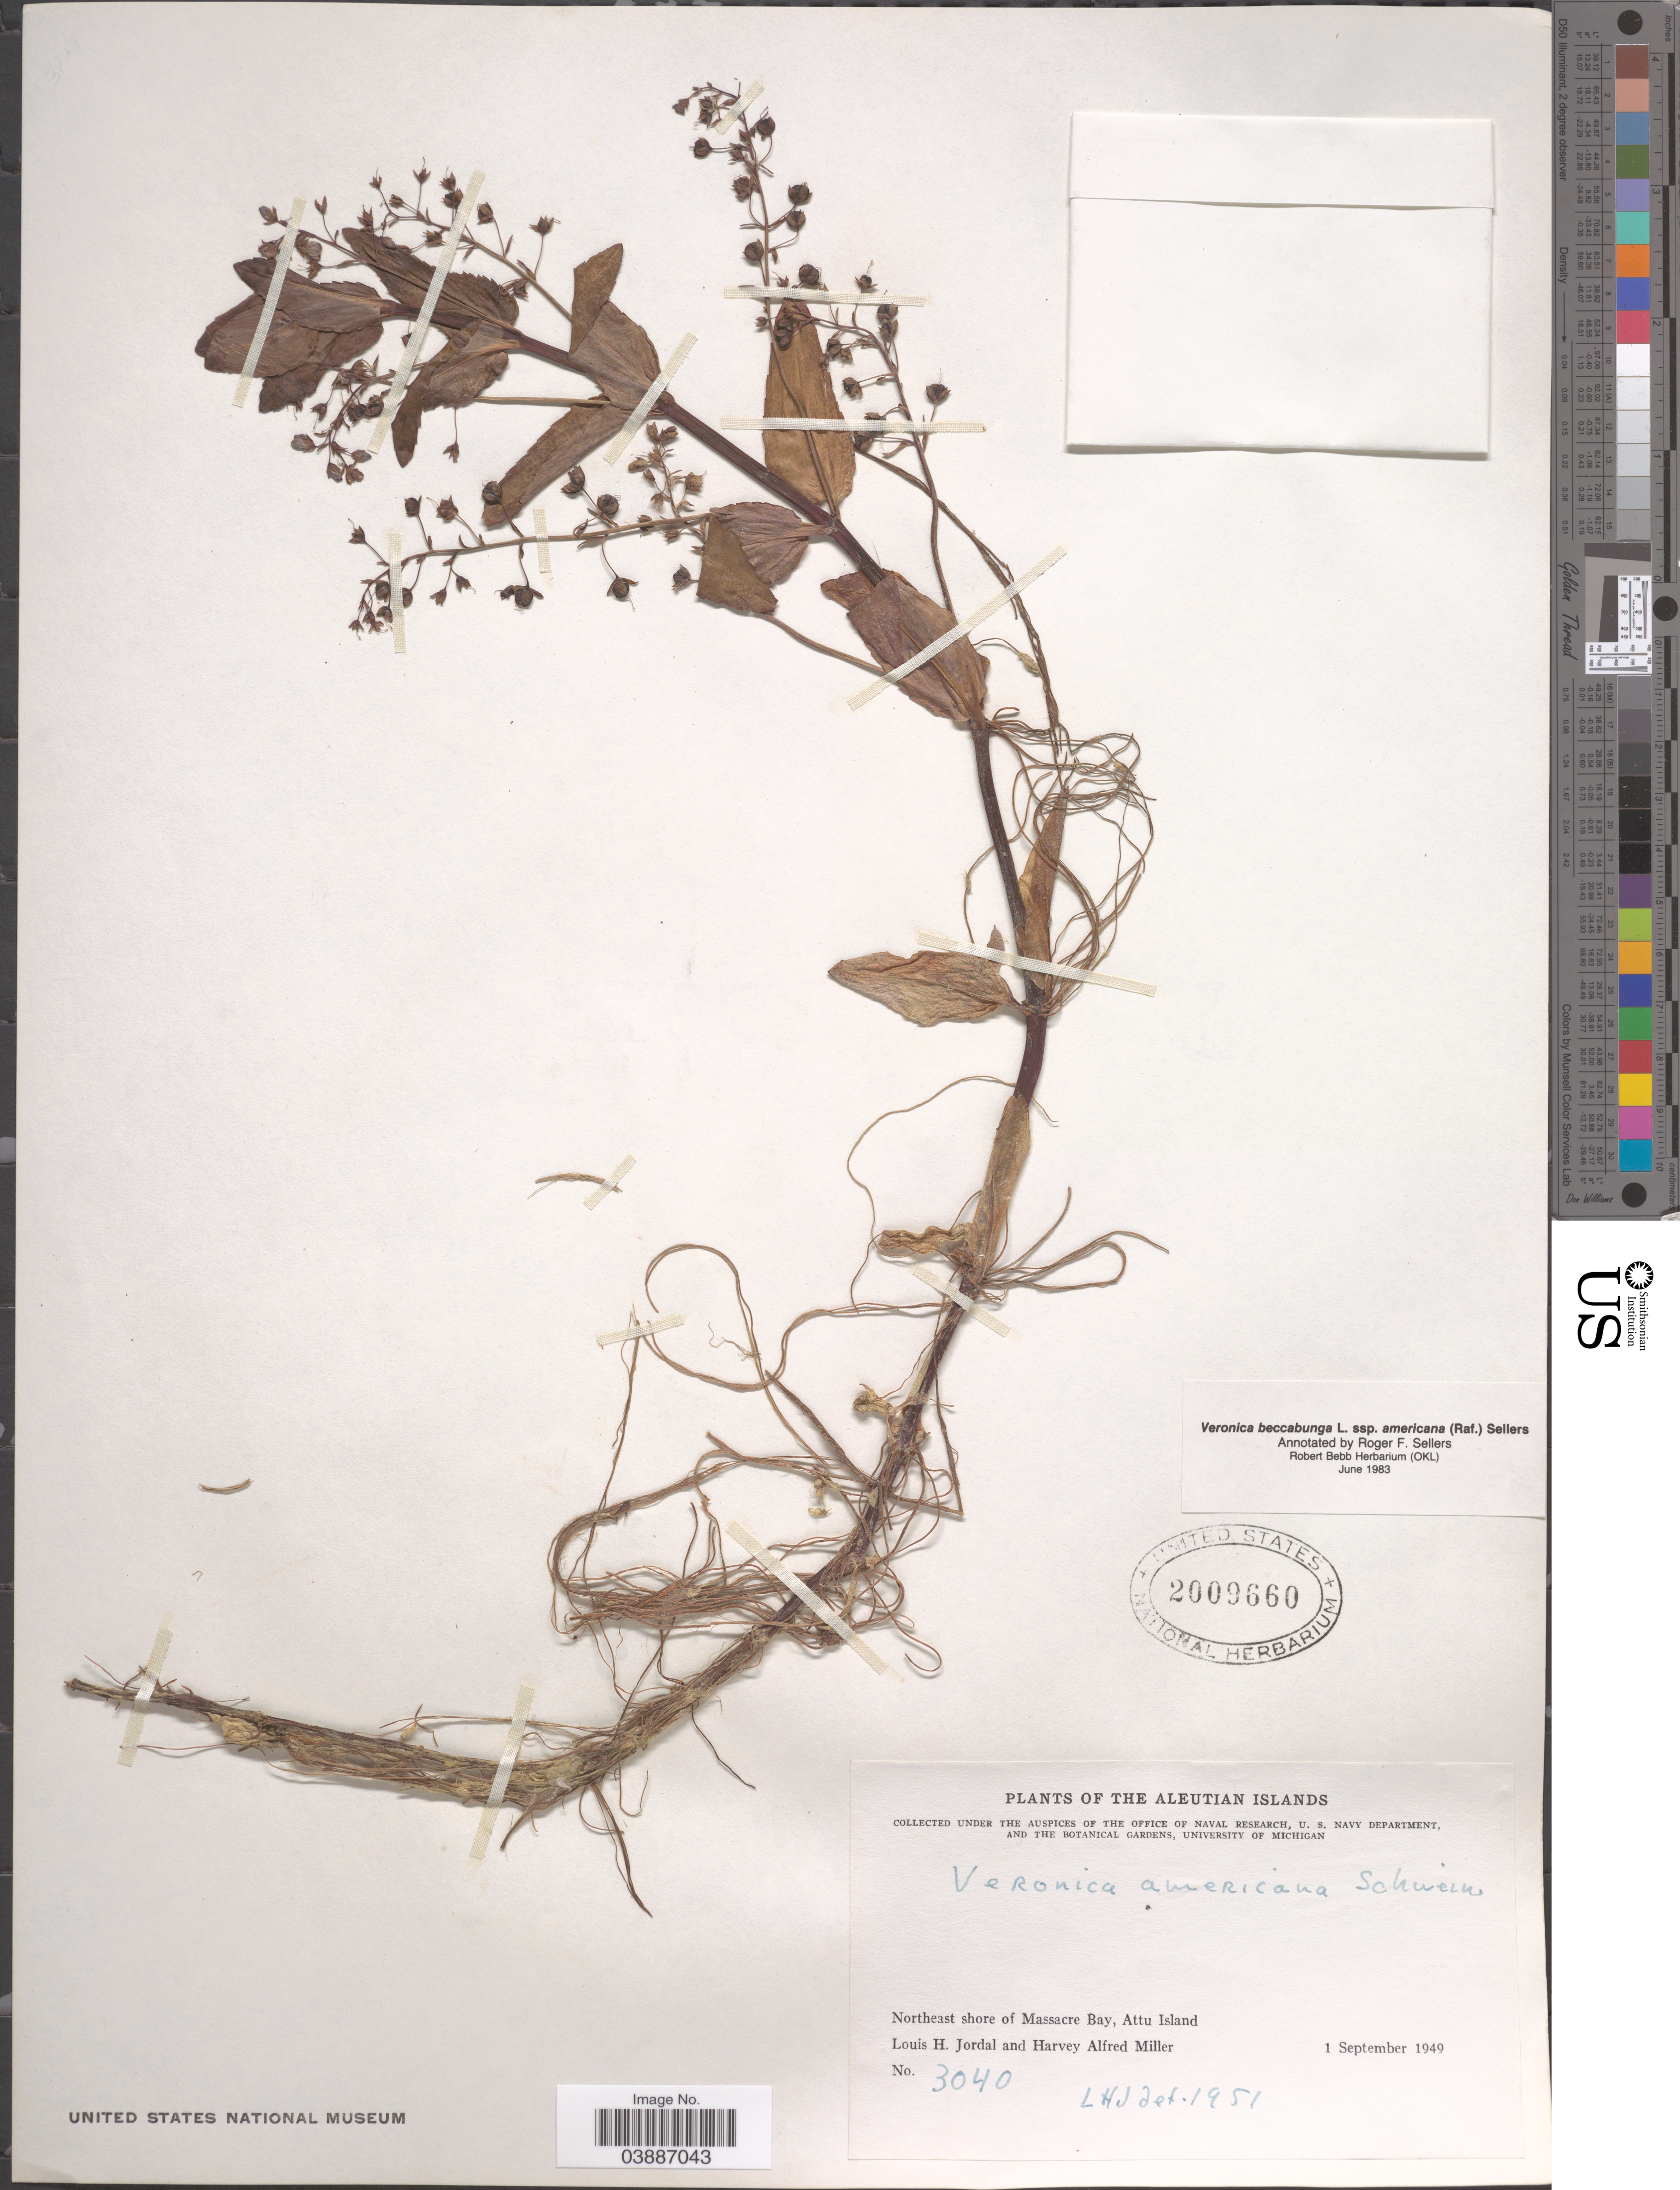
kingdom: Plantae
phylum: Tracheophyta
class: Magnoliopsida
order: Lamiales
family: Plantaginaceae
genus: Veronica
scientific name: Veronica beccabunga subsp. americana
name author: Raf.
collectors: L. Jordal & H. A. Miller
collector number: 3040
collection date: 1949-09-01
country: United States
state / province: Alaska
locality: The Aleutian Islands. Northeast shore of Massacre Bay, Attu Island.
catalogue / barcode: US 2009660